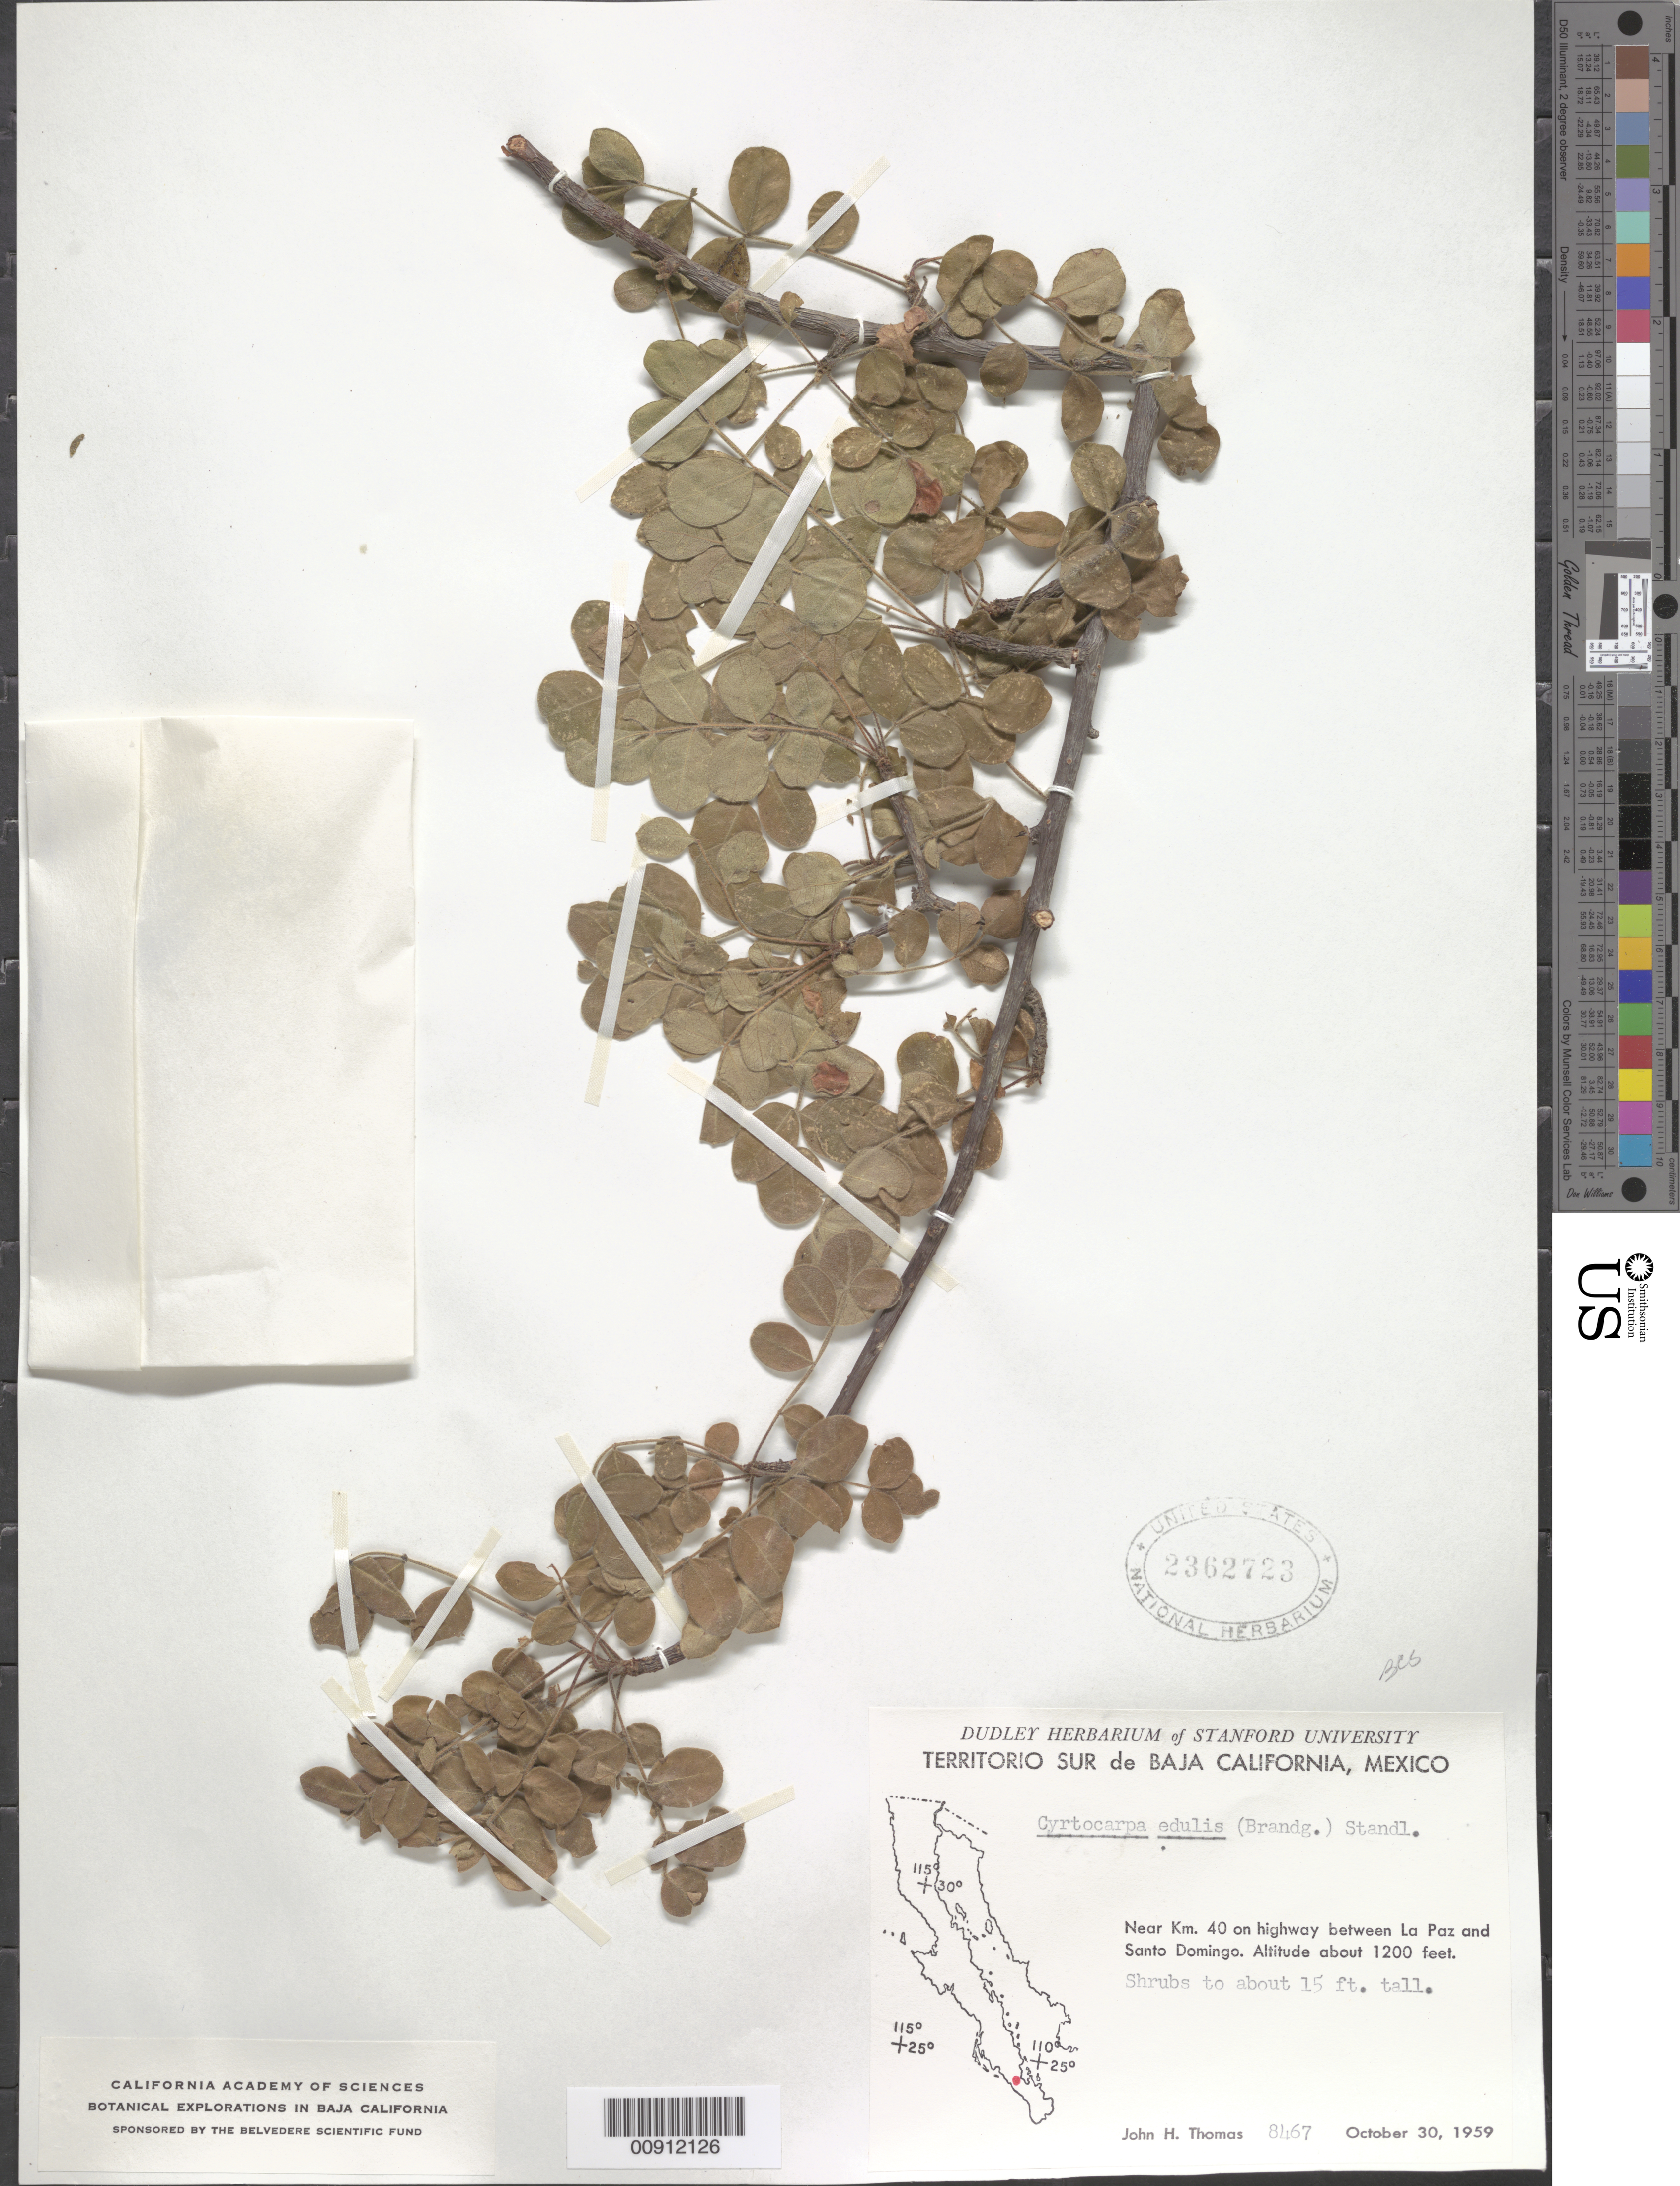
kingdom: Plantae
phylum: Tracheophyta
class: Magnoliopsida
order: Sapindales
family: Anacardiaceae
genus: Cyrtocarpa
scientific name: Cyrtocarpa edulis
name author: (Brandegee) Standl.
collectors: J. H. Thomas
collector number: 8467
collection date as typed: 30 Oct 1959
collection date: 1959-10-30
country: Mexico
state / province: Baja California Sur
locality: Near km. 40 on highway between La Paz and Santo Domingo. Territorio Sur de Baja California.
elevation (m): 366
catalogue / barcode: US 2362723